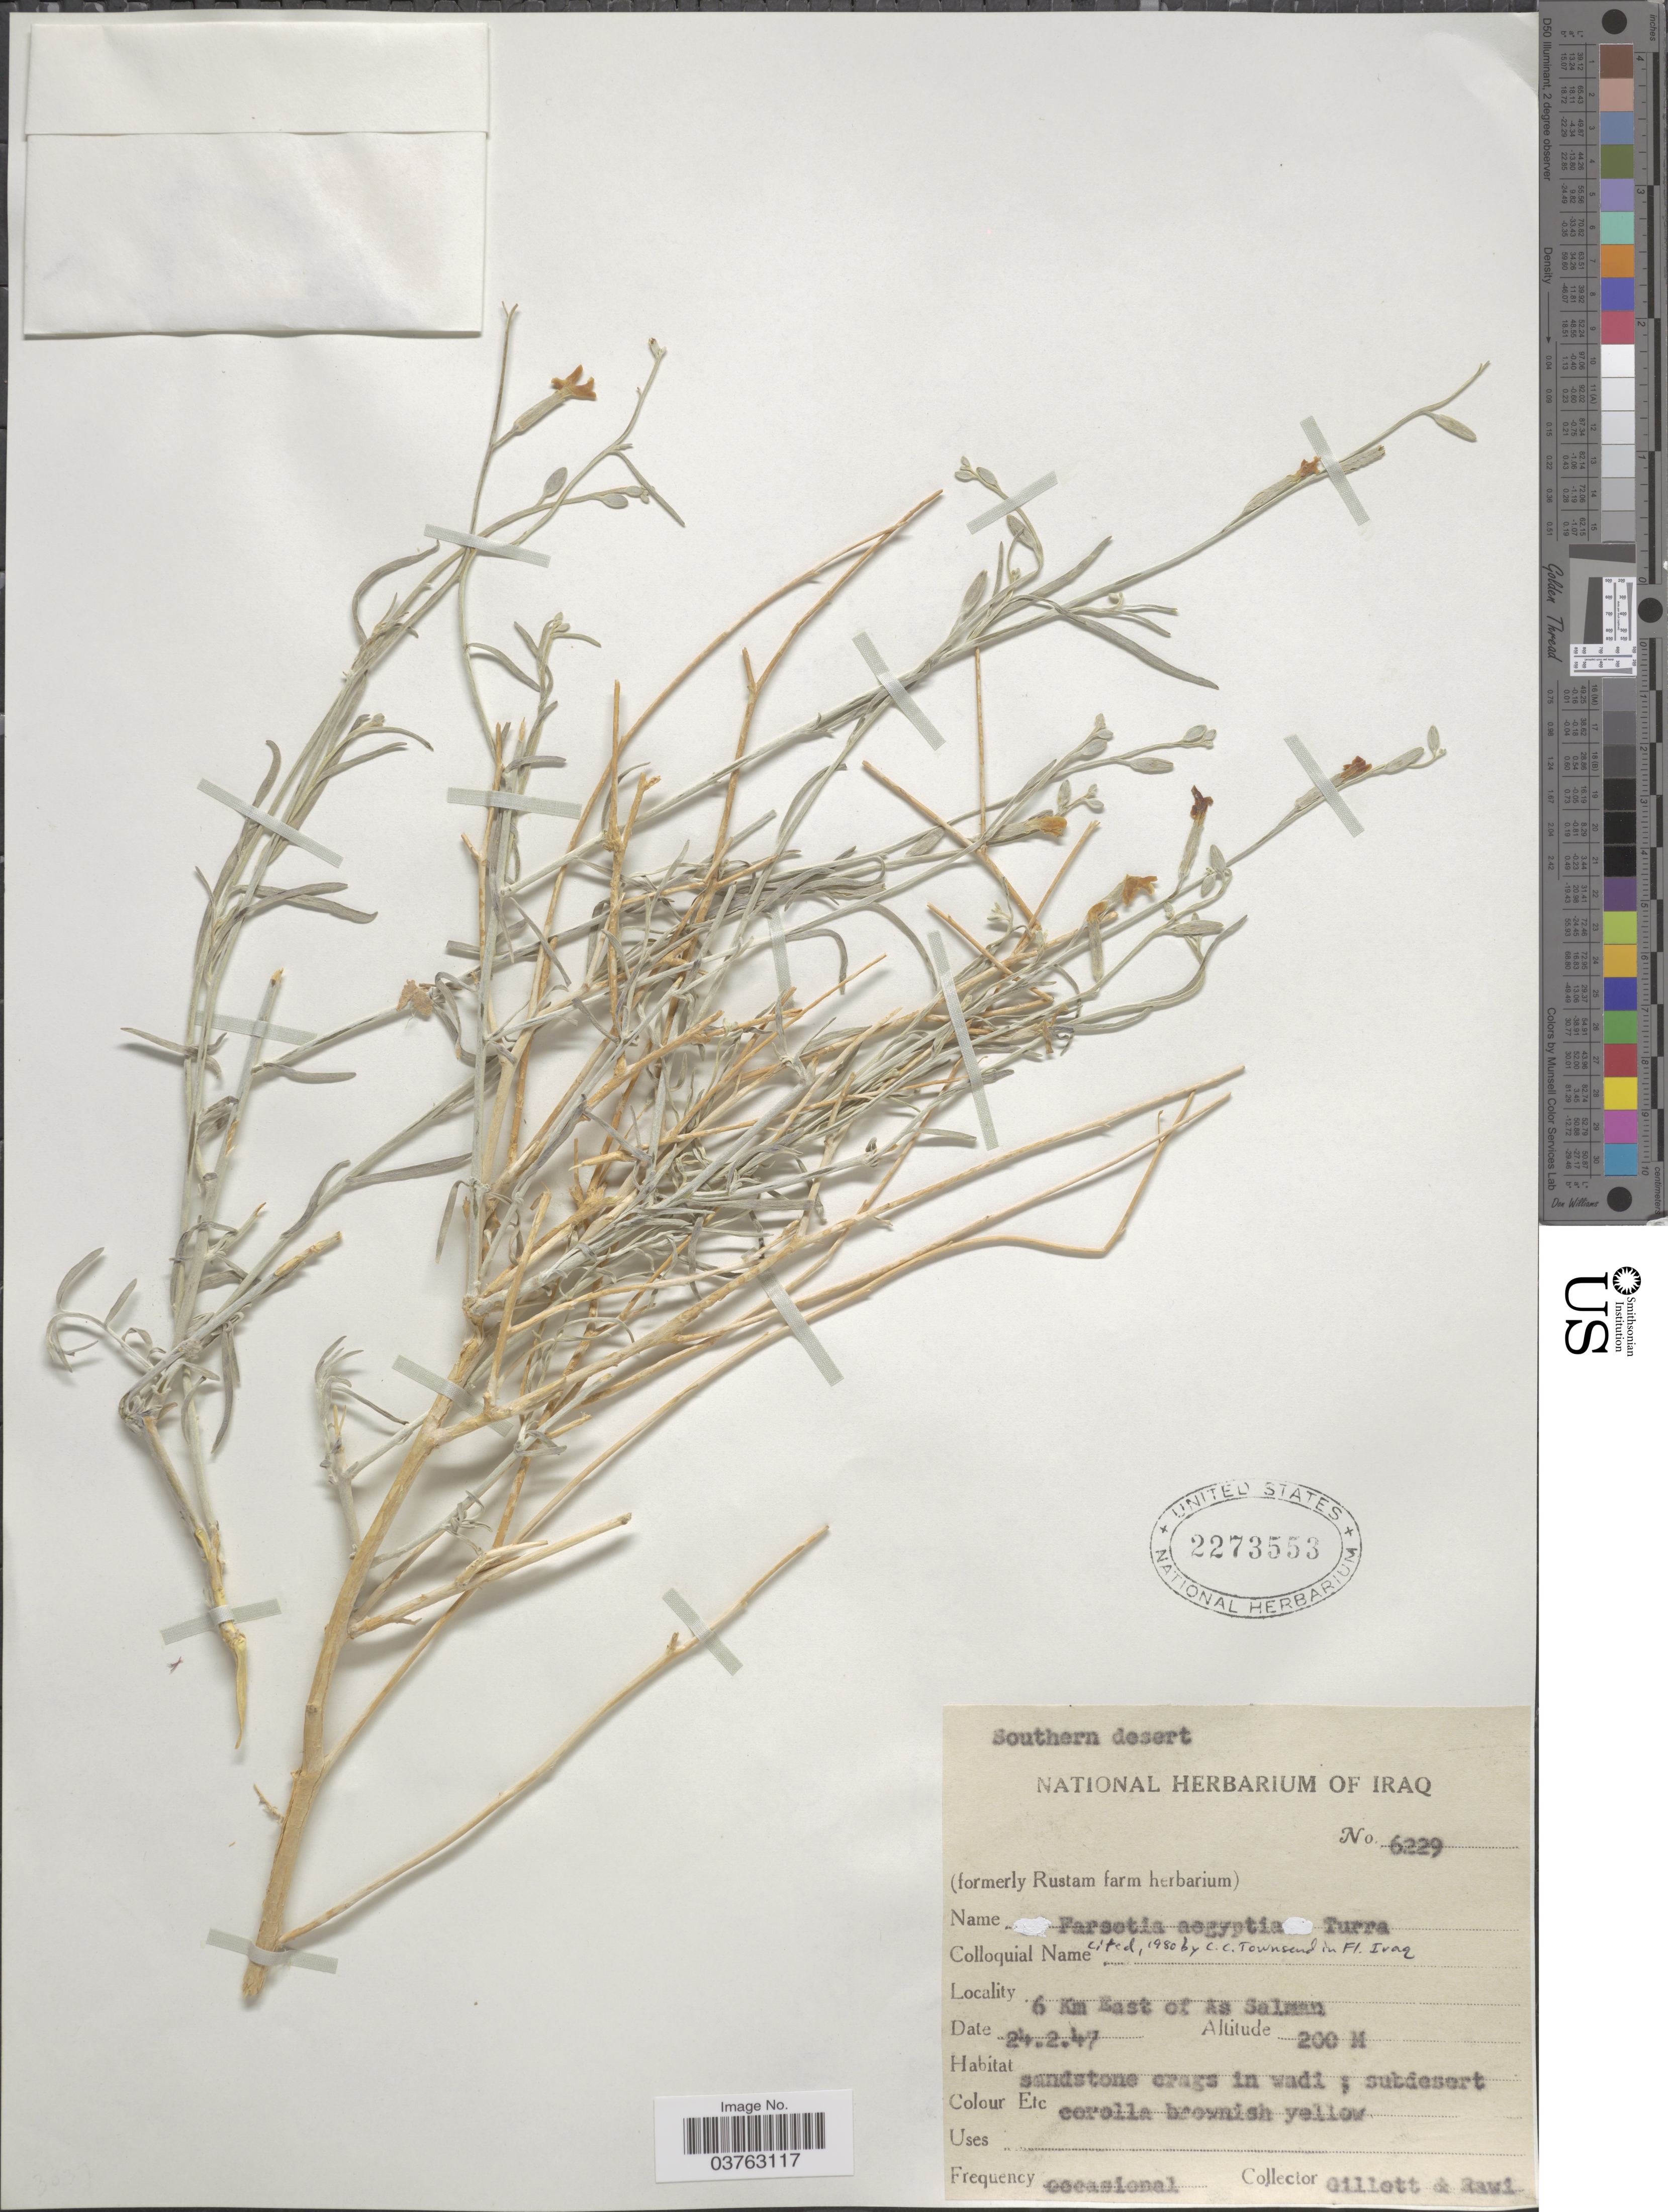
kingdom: Plantae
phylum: Tracheophyta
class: Magnoliopsida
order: Brassicales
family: Brassicaceae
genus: Farsetia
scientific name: Farsetia aegyptia subsp. aegyptia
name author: Turra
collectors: Gillett, -- & -. Rawi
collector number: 6229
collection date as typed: Transcribed d/m/y: 24/2/47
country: Iraq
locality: Southern desert, 6 Km East of As Salman.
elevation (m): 200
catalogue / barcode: US 2273553